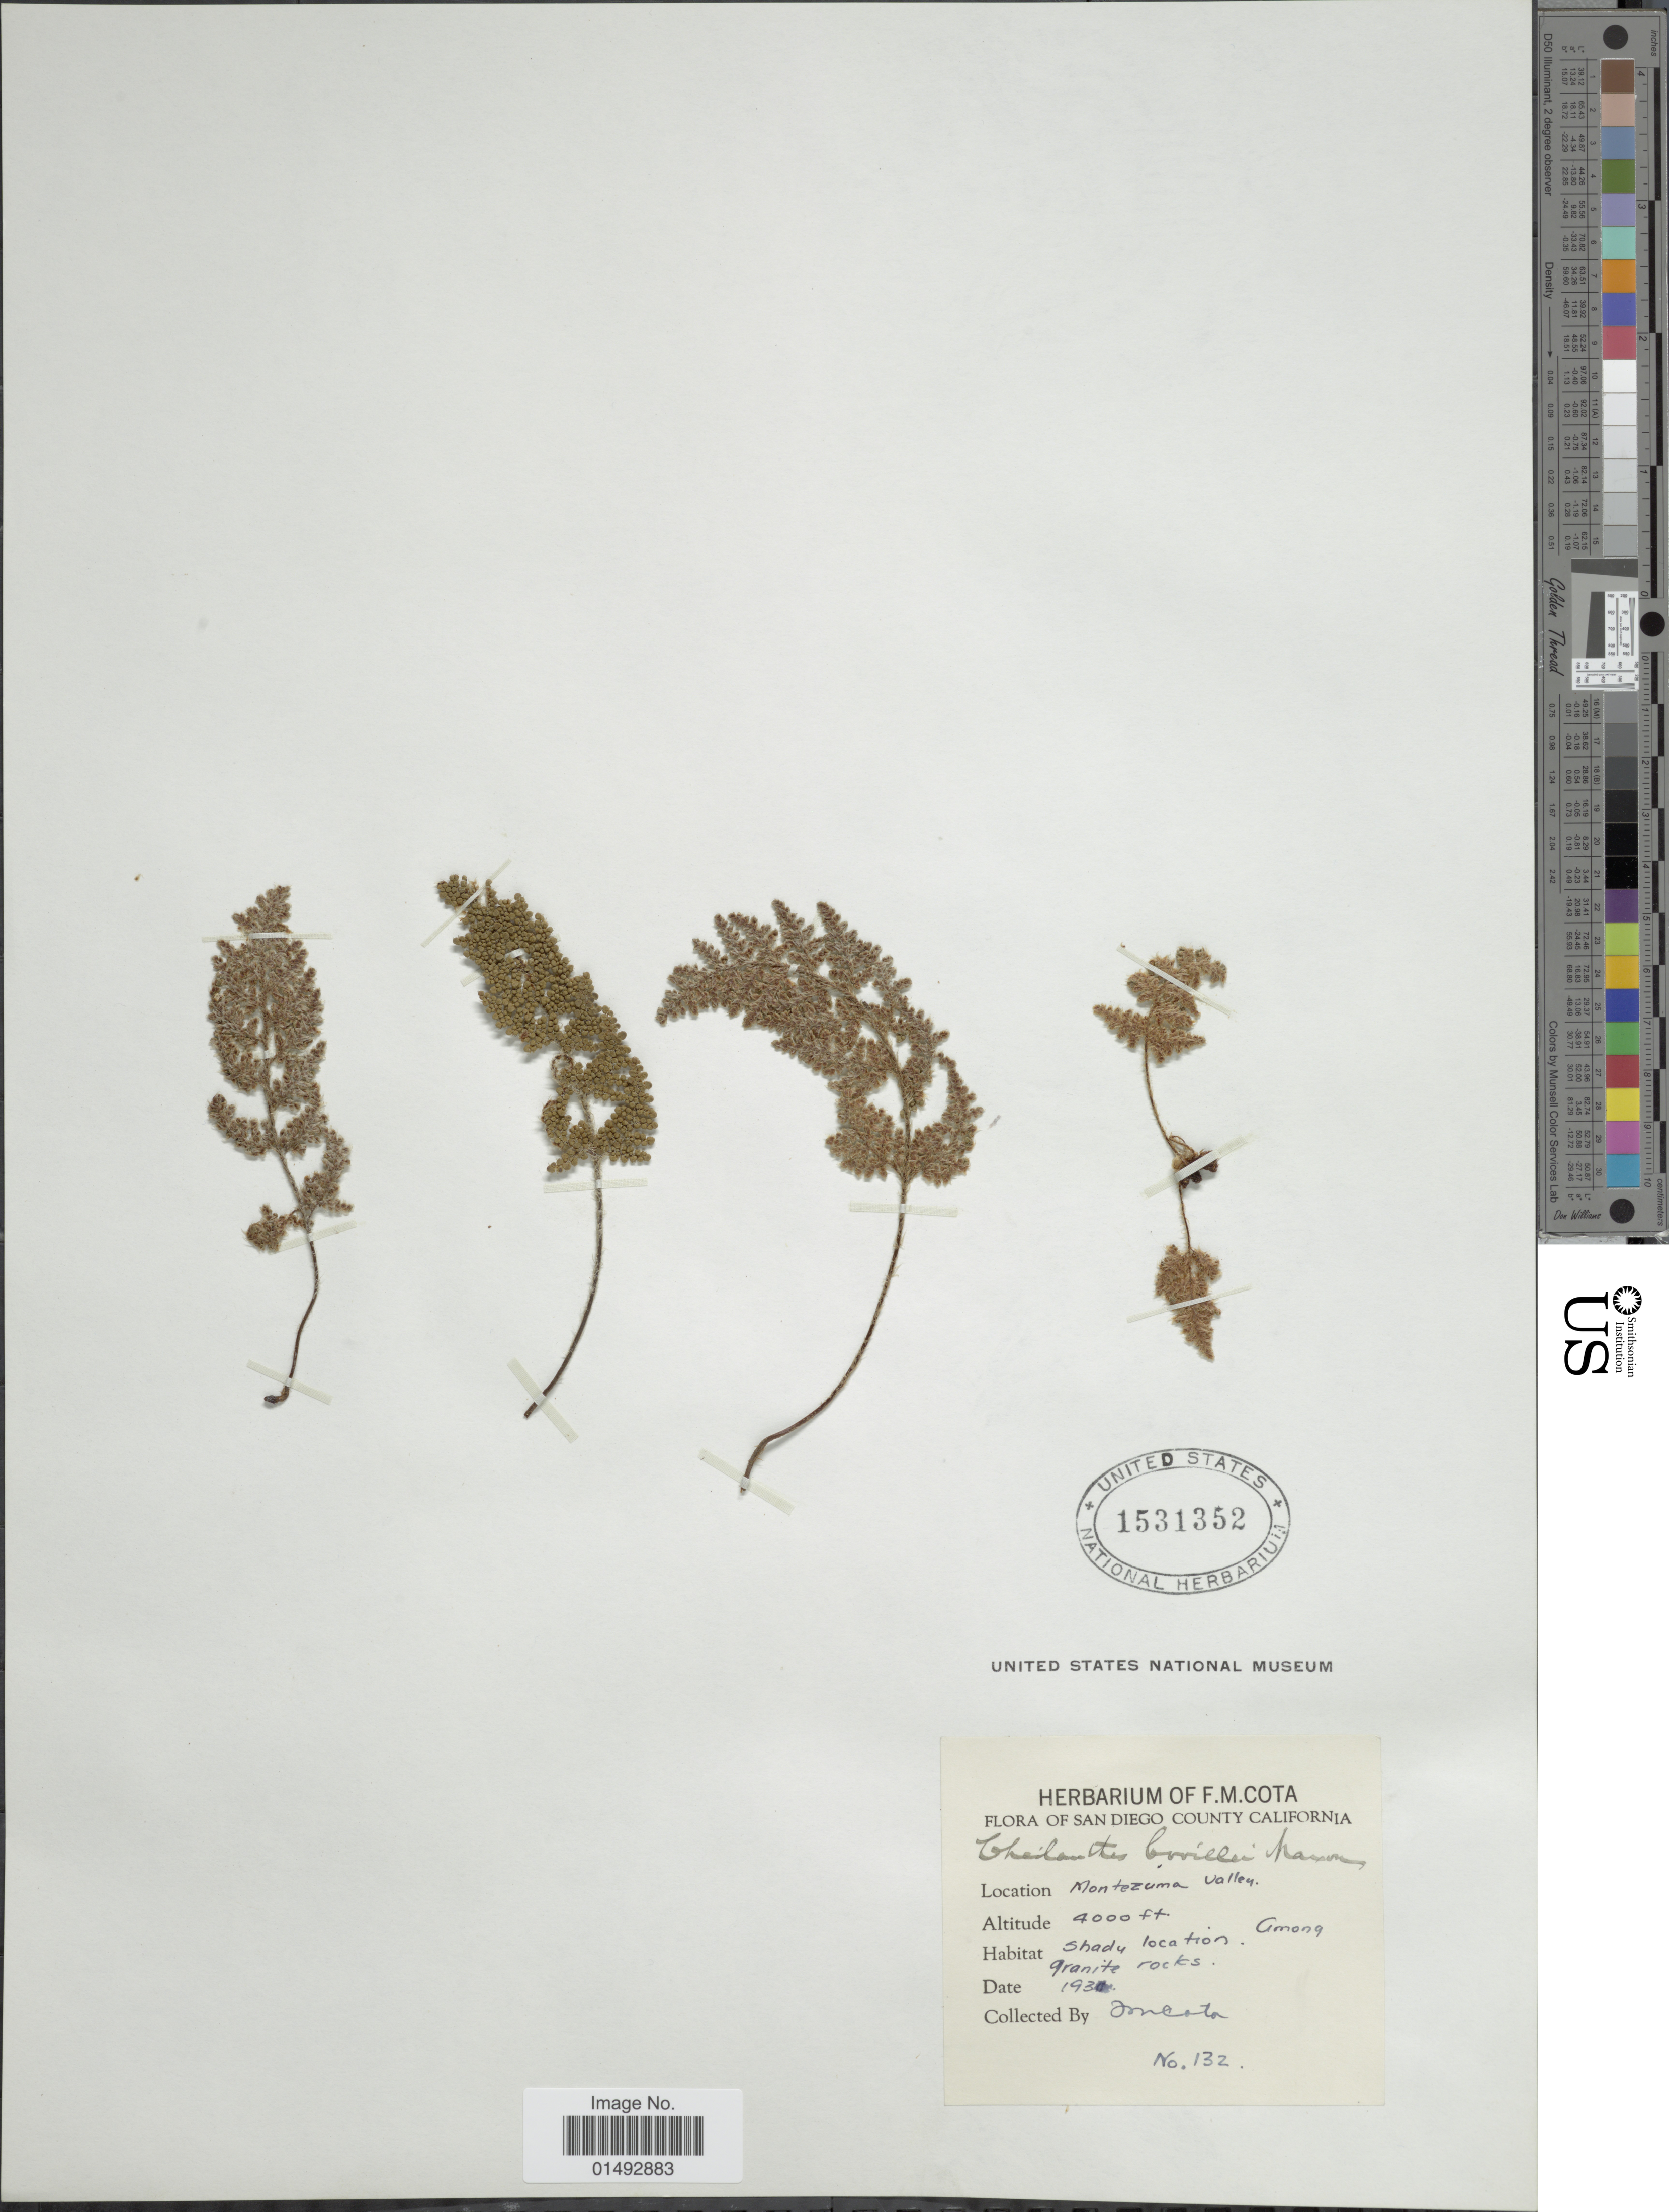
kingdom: Plantae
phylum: Tracheophyta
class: Polypodiopsida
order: Polypodiales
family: Pteridaceae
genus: Myriopteris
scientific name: Myriopteris covillei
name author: (Maxon) Á. Löve & D. Löve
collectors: F. Cota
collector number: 132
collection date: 1930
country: United States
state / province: California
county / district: San Diego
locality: San Diego County, Montezuma Valley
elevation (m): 1219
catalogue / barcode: US 1531352